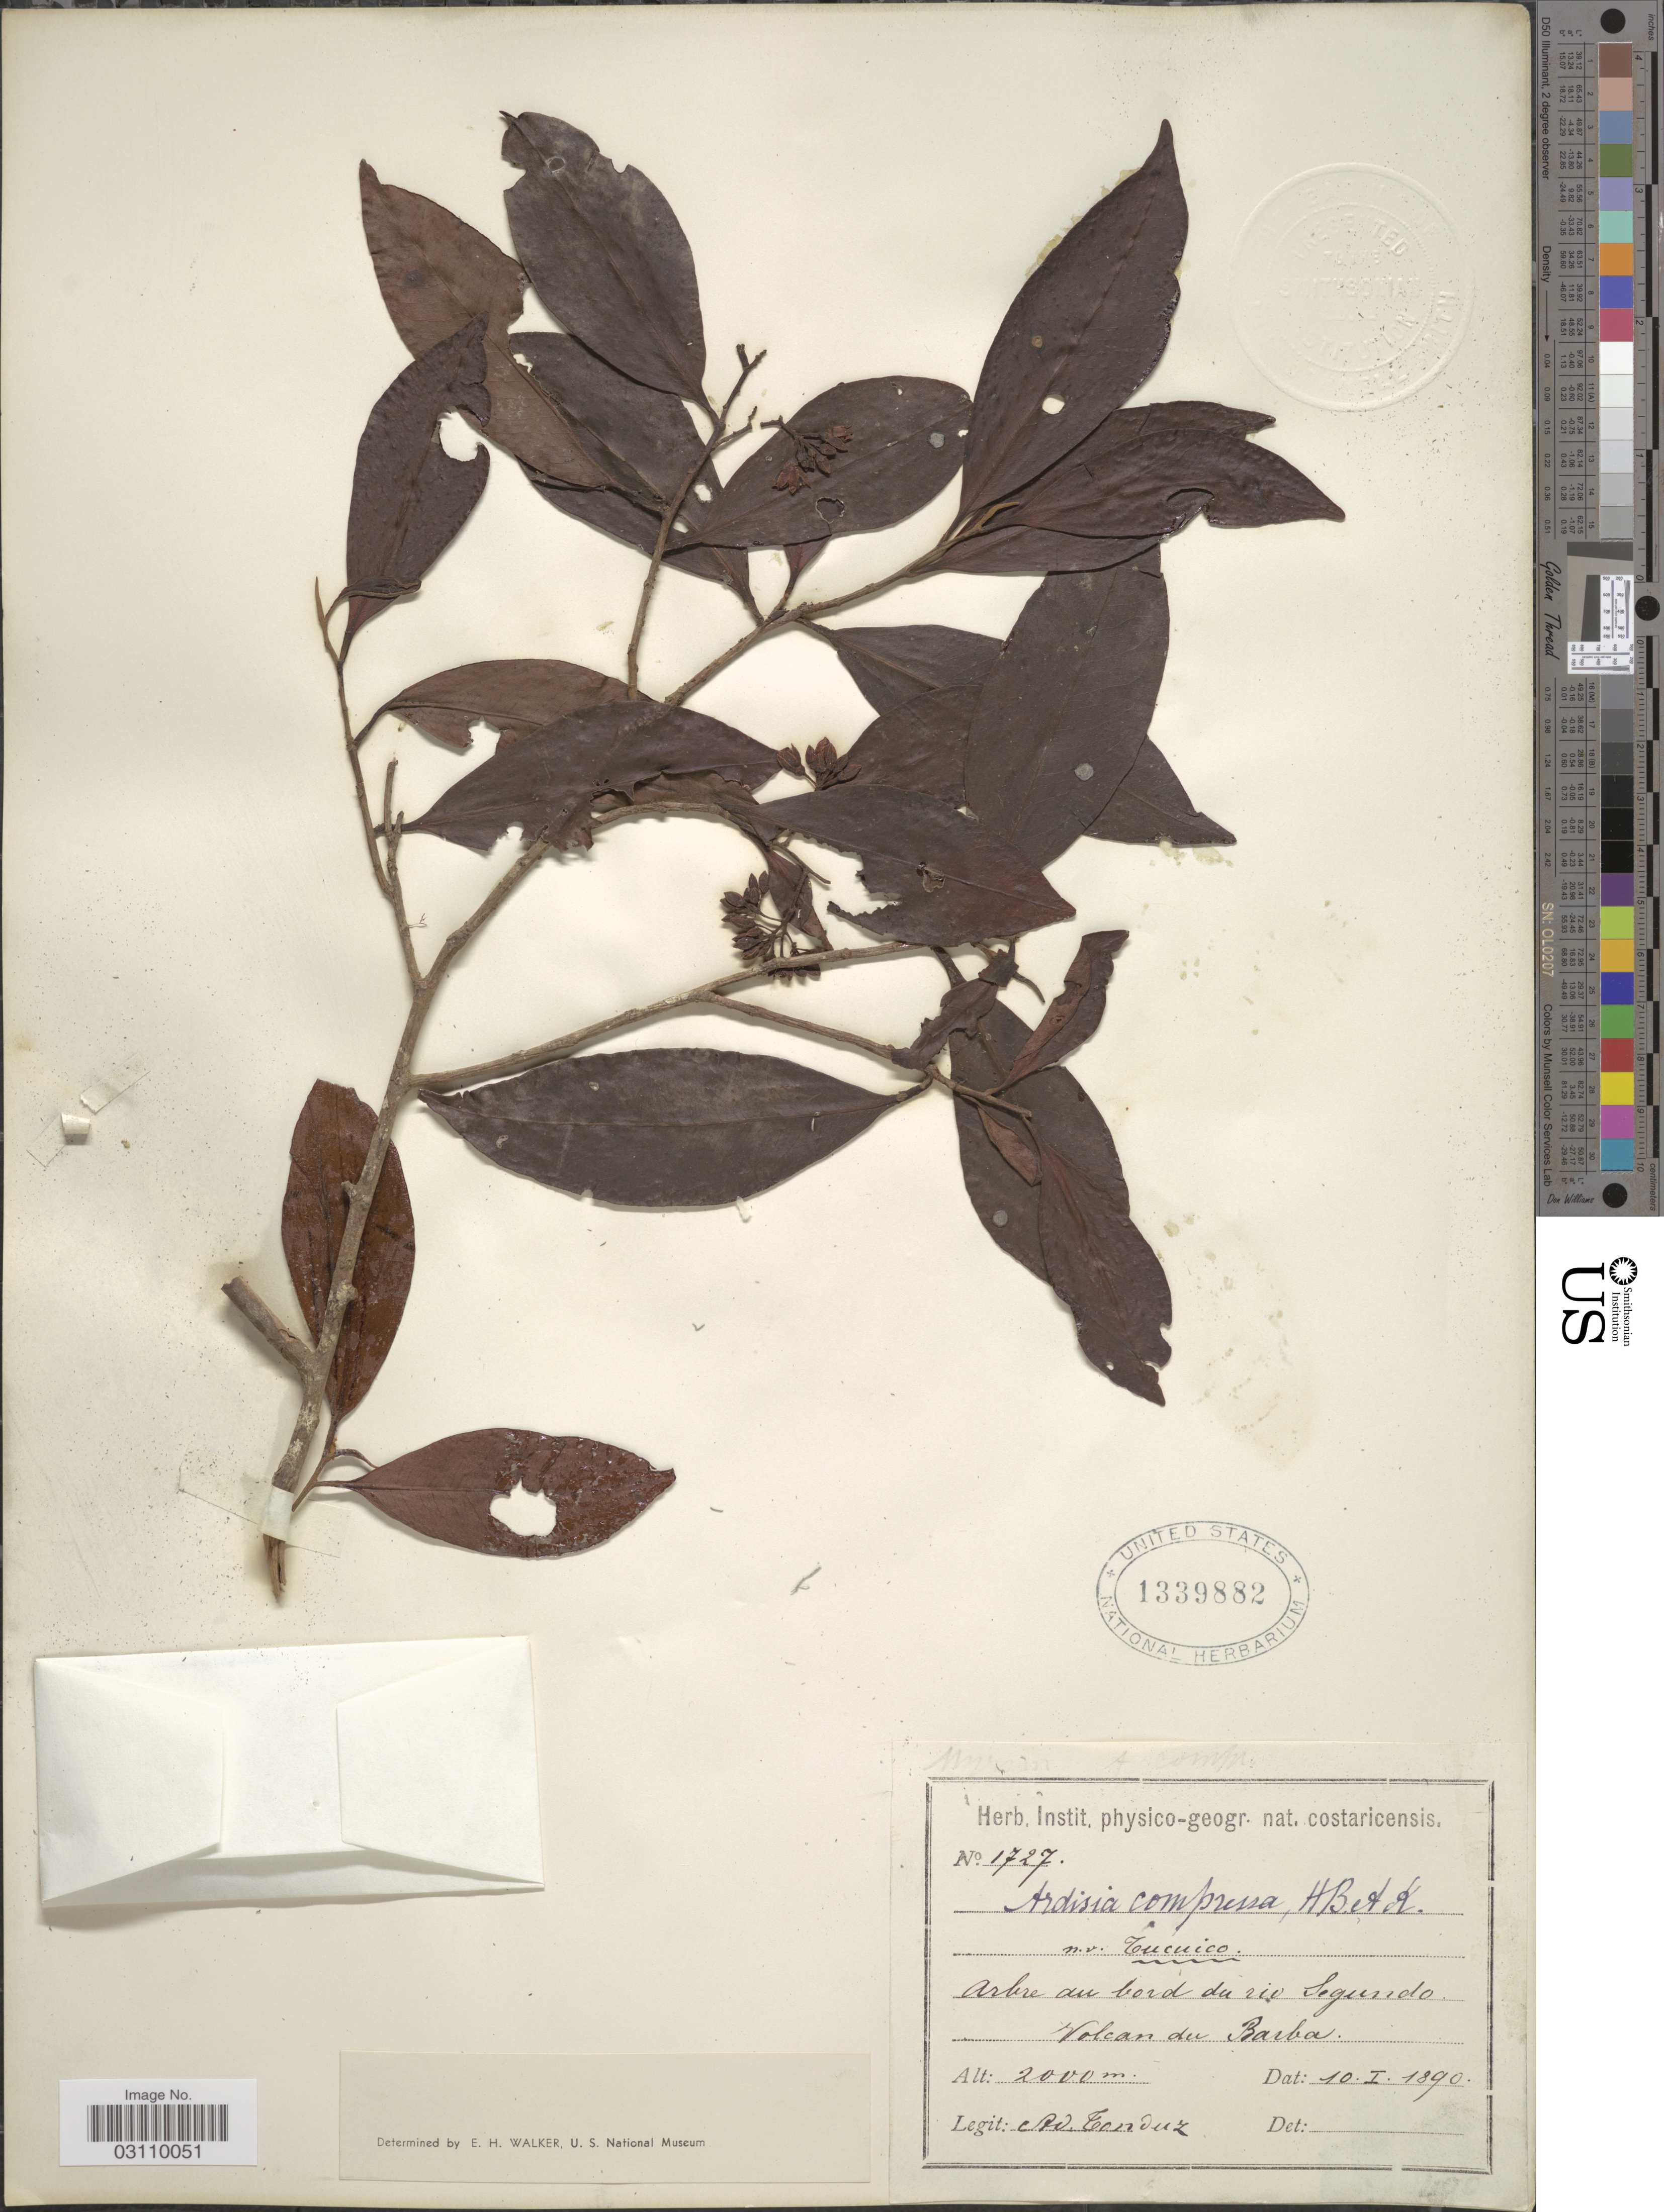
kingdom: Plantae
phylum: Tracheophyta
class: Magnoliopsida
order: Ericales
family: Primulaceae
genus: Ardisia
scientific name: Ardisia compressa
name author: Kunth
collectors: A. Tonduz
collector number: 1727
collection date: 1890-01-10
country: Costa Rica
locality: Arbre au bord du rio Segundo. Volcan de Barba.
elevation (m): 2000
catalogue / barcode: US 1339882